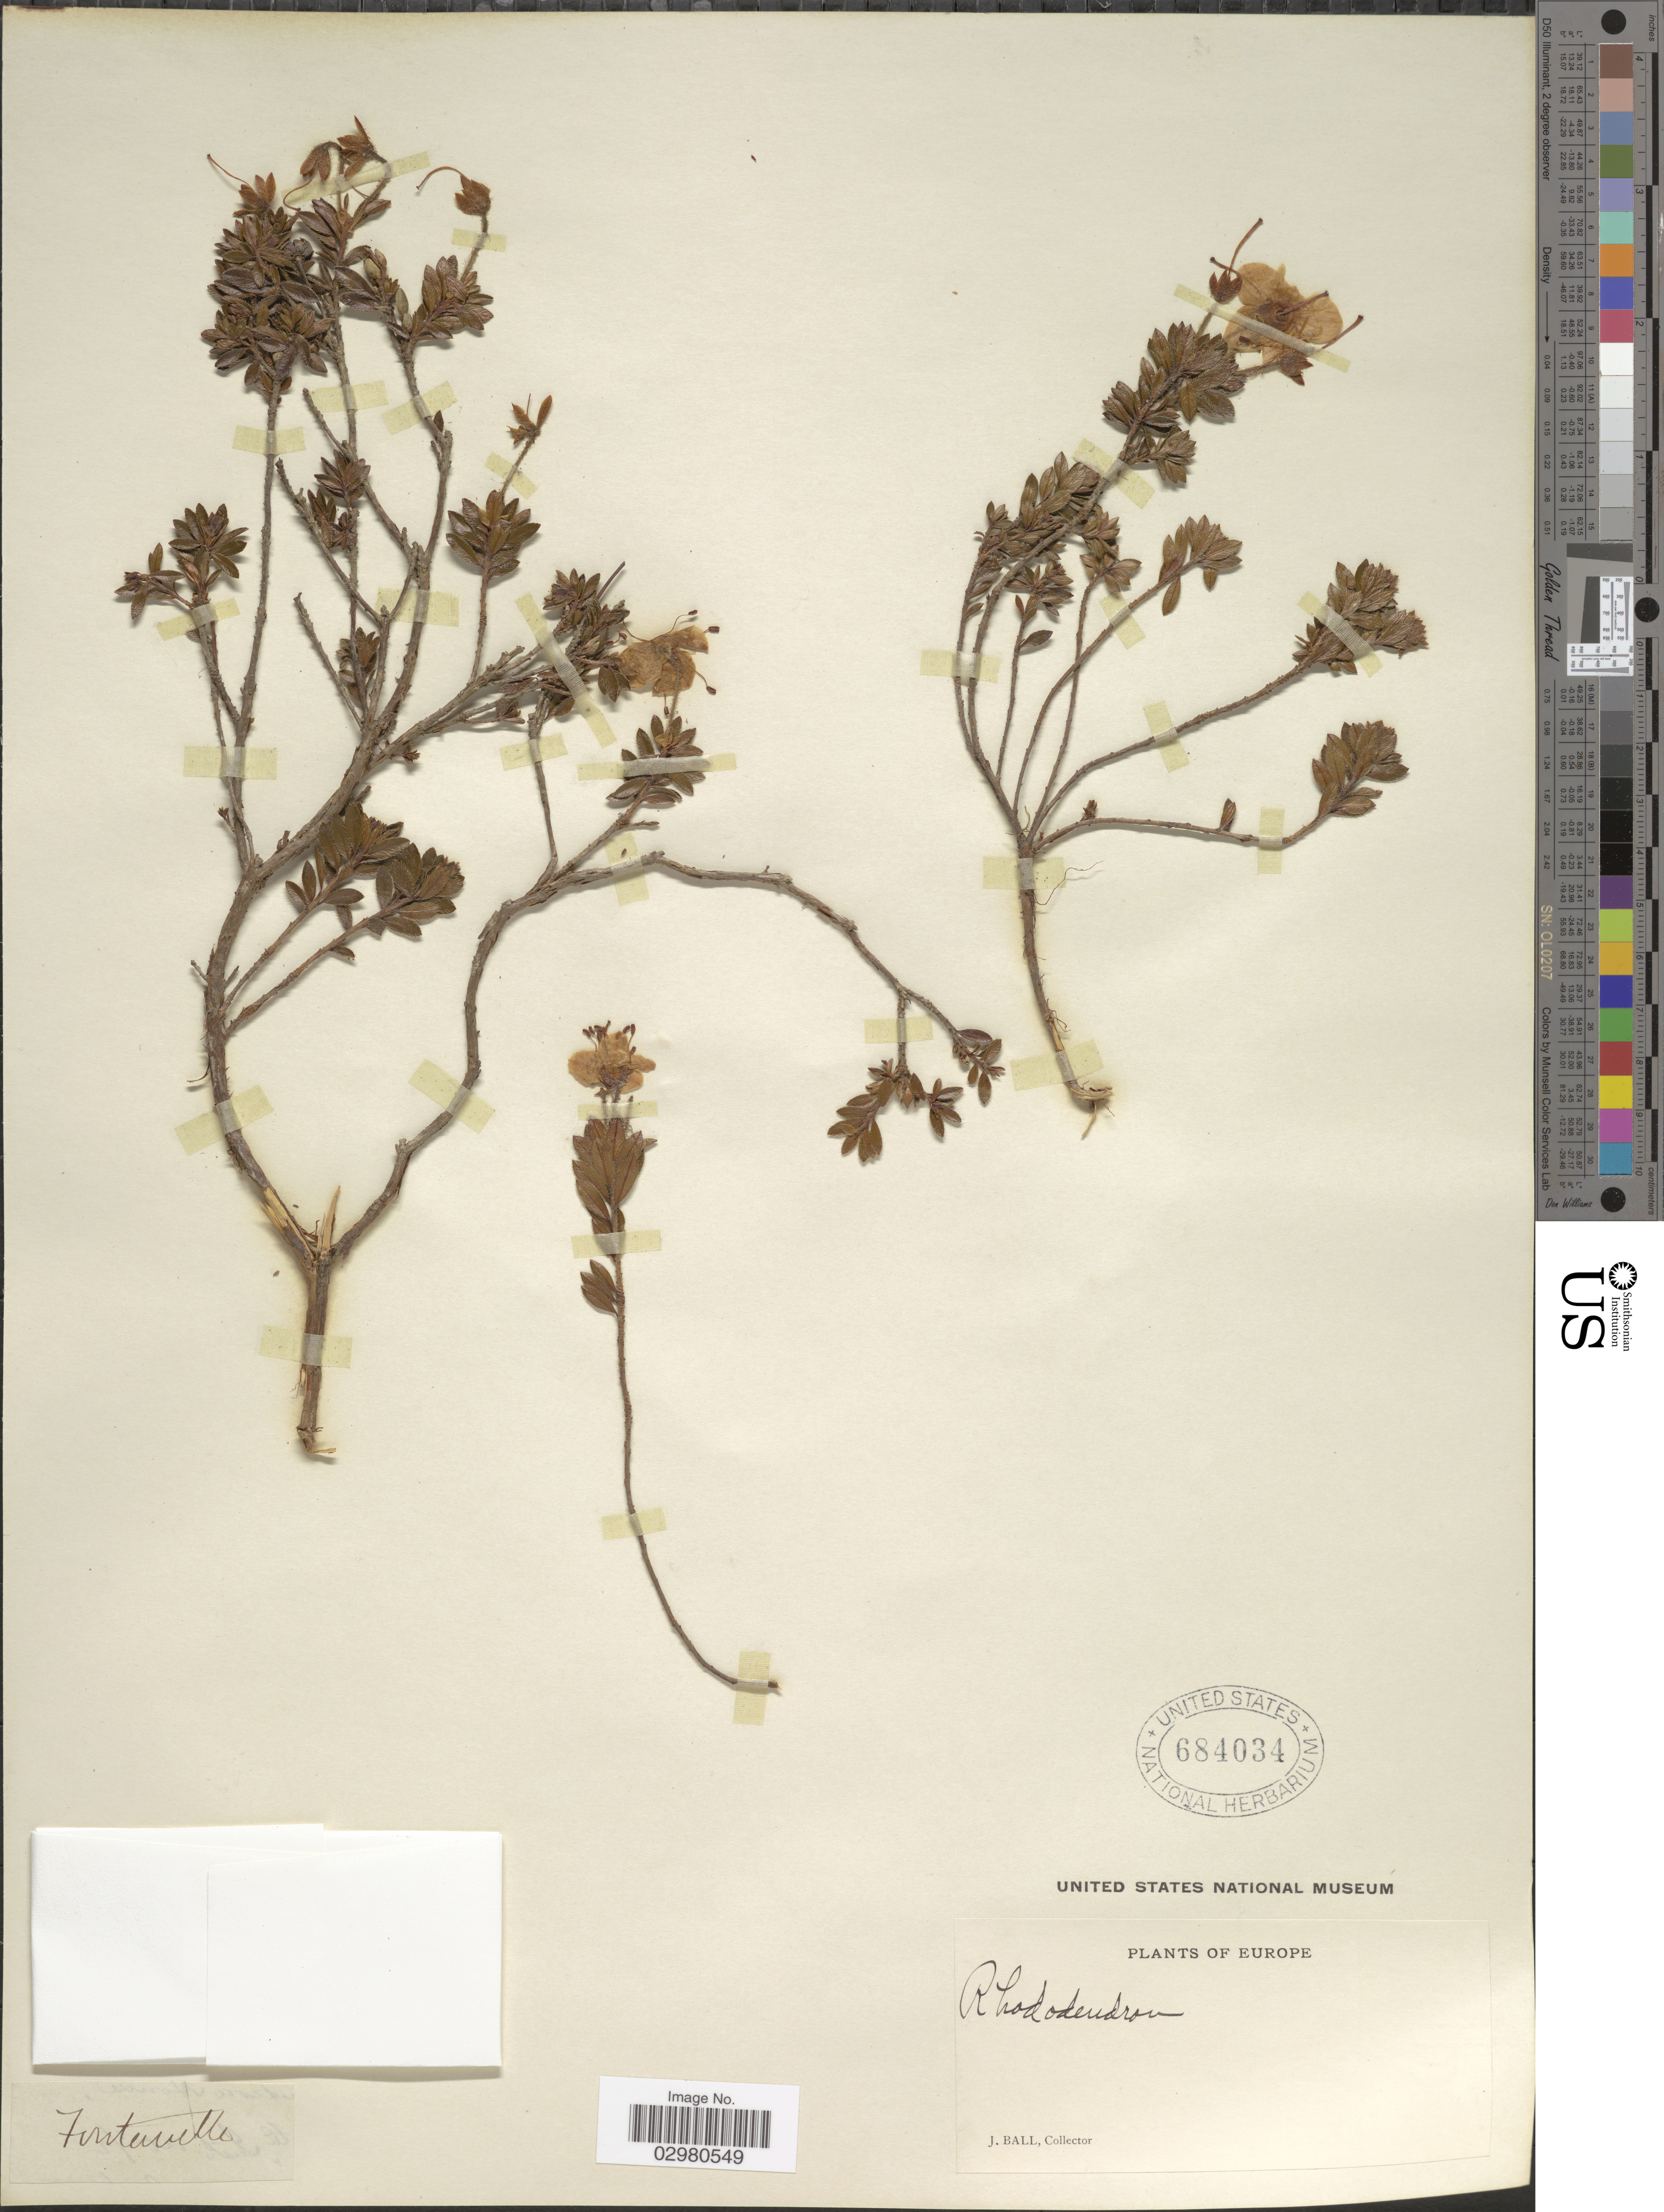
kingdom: Plantae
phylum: Tracheophyta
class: Magnoliopsida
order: Ericales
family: Ericaceae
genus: Rhodothamnus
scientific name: Rhodothamnus sp.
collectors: J. Ball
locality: Europe.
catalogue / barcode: US 684034